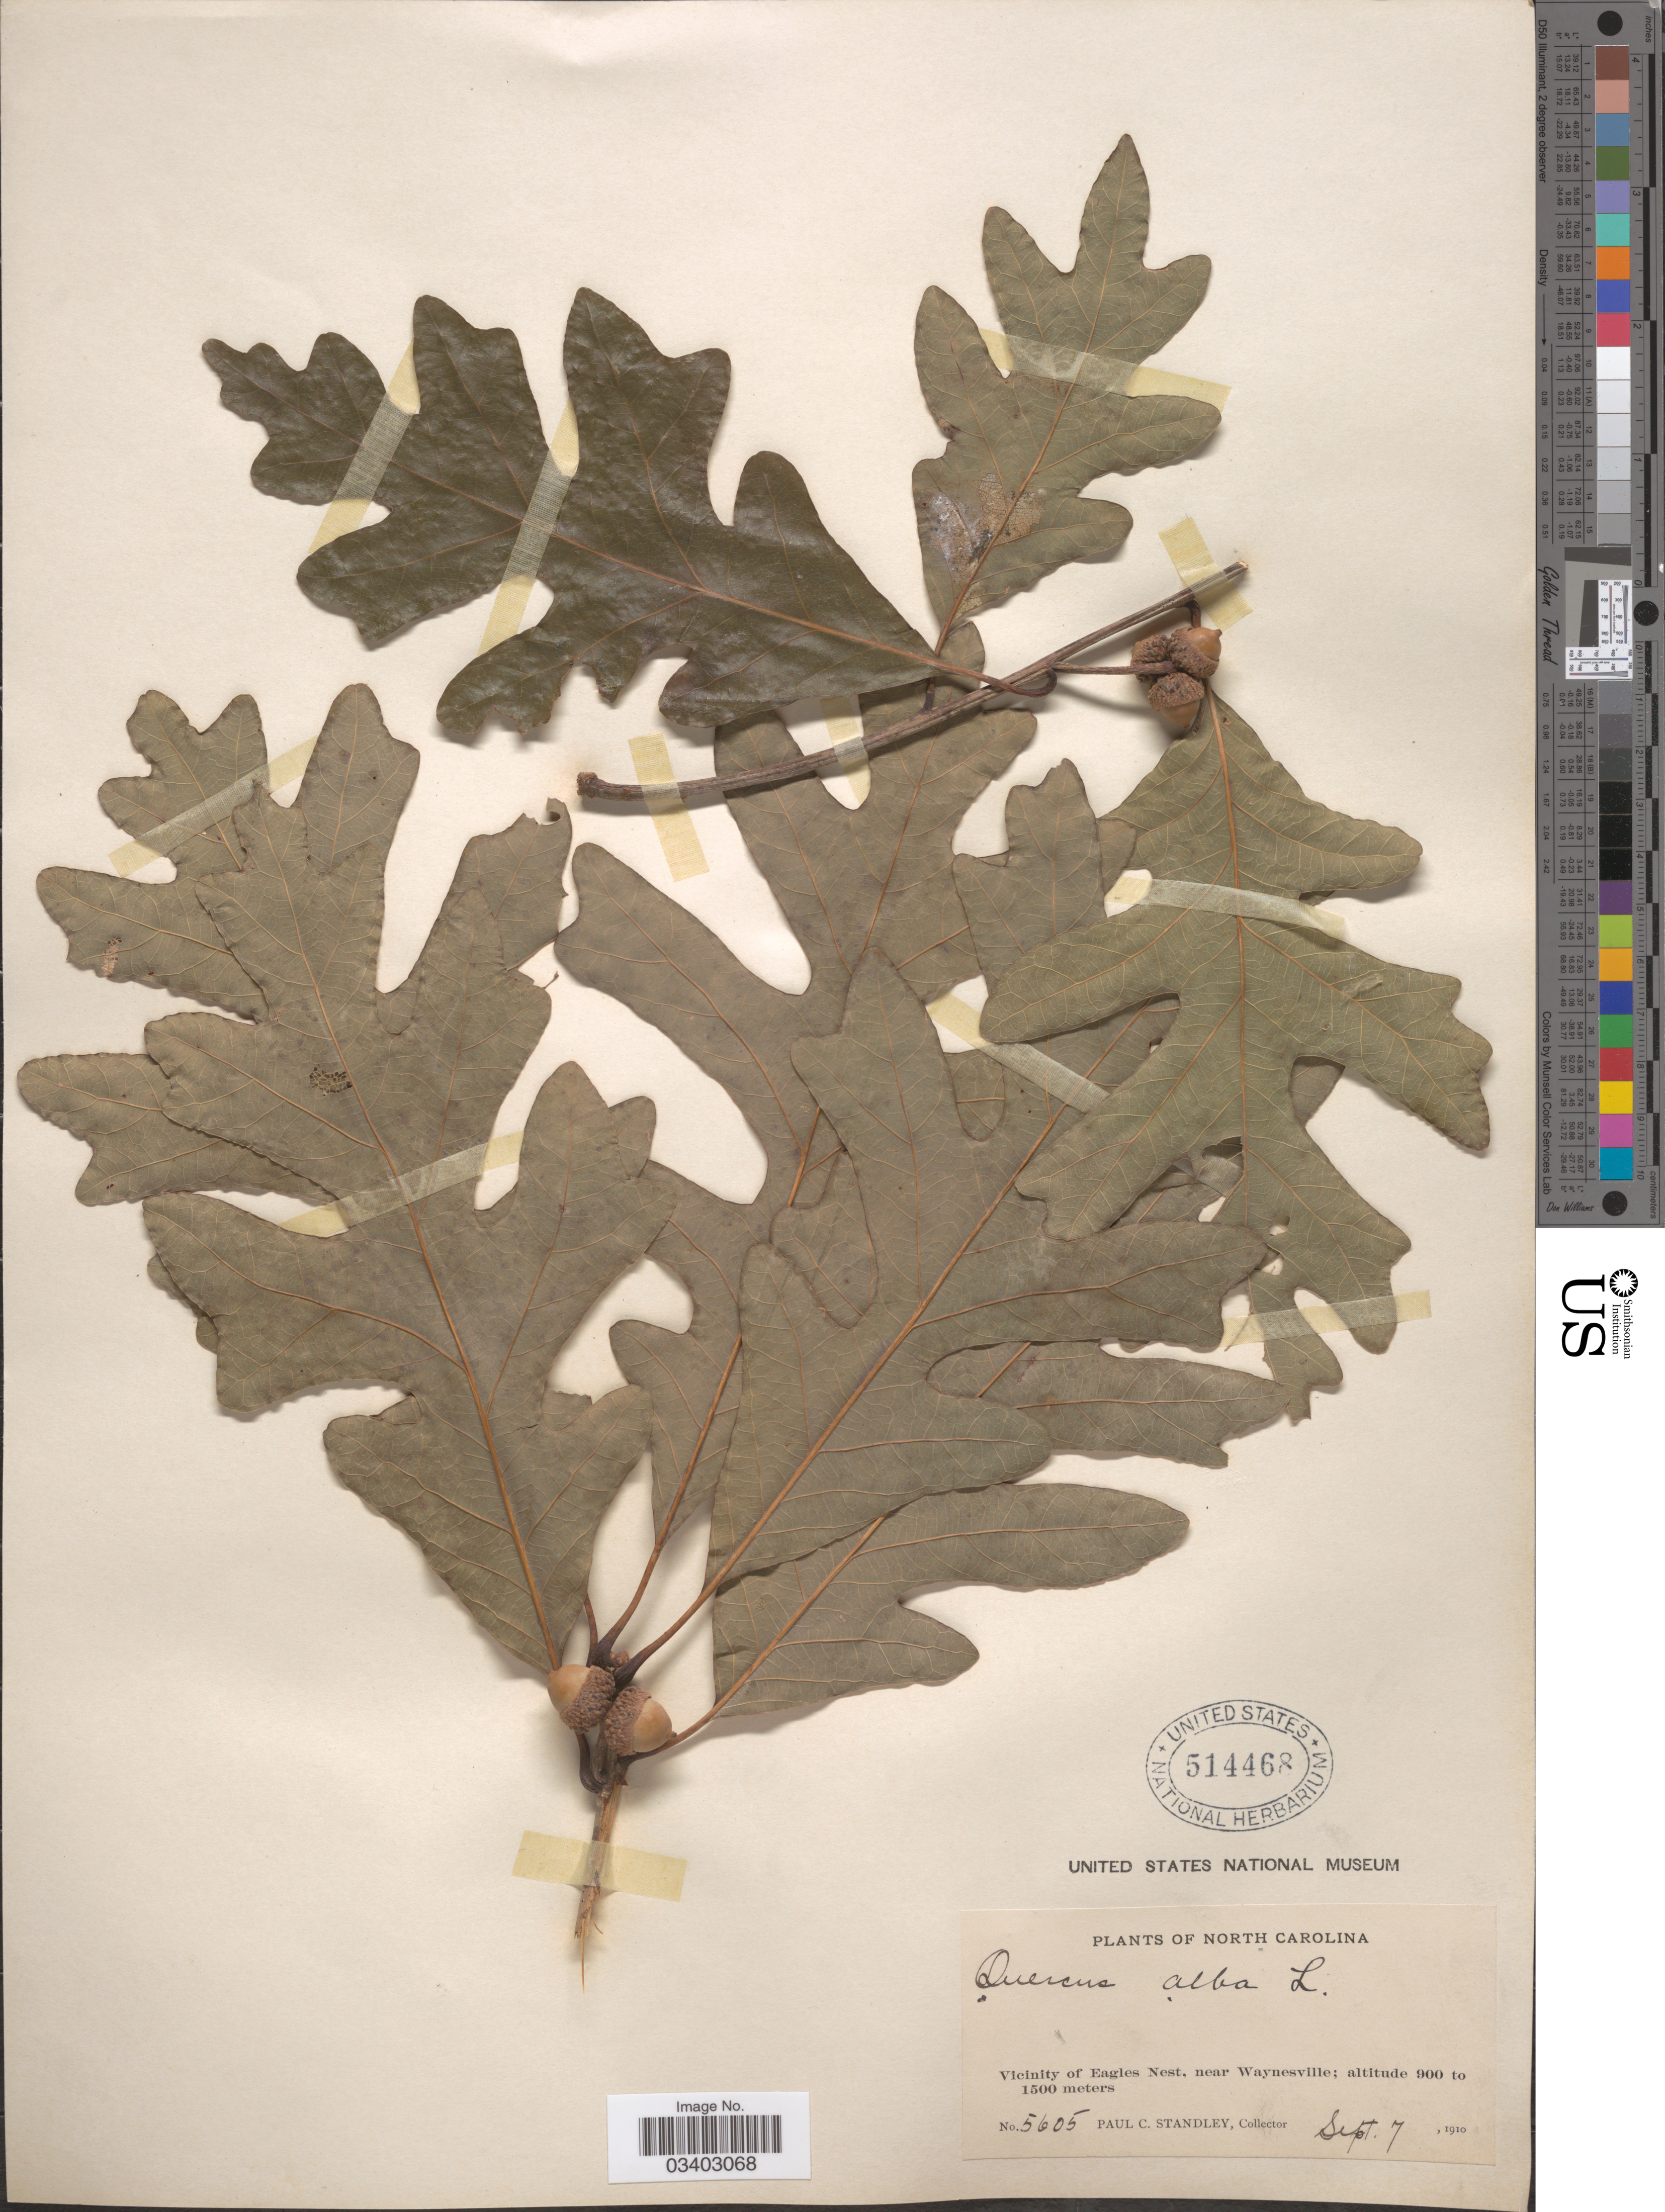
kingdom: Plantae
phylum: Tracheophyta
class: Magnoliopsida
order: Fagales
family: Fagaceae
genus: Quercus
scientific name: Quercus alba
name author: L.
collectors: P. C. Standley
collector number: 5605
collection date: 1910-09-07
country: United States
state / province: North Carolina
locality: Vicinity of Eagles Nest, near Waynesville.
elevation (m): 900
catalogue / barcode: US 514468